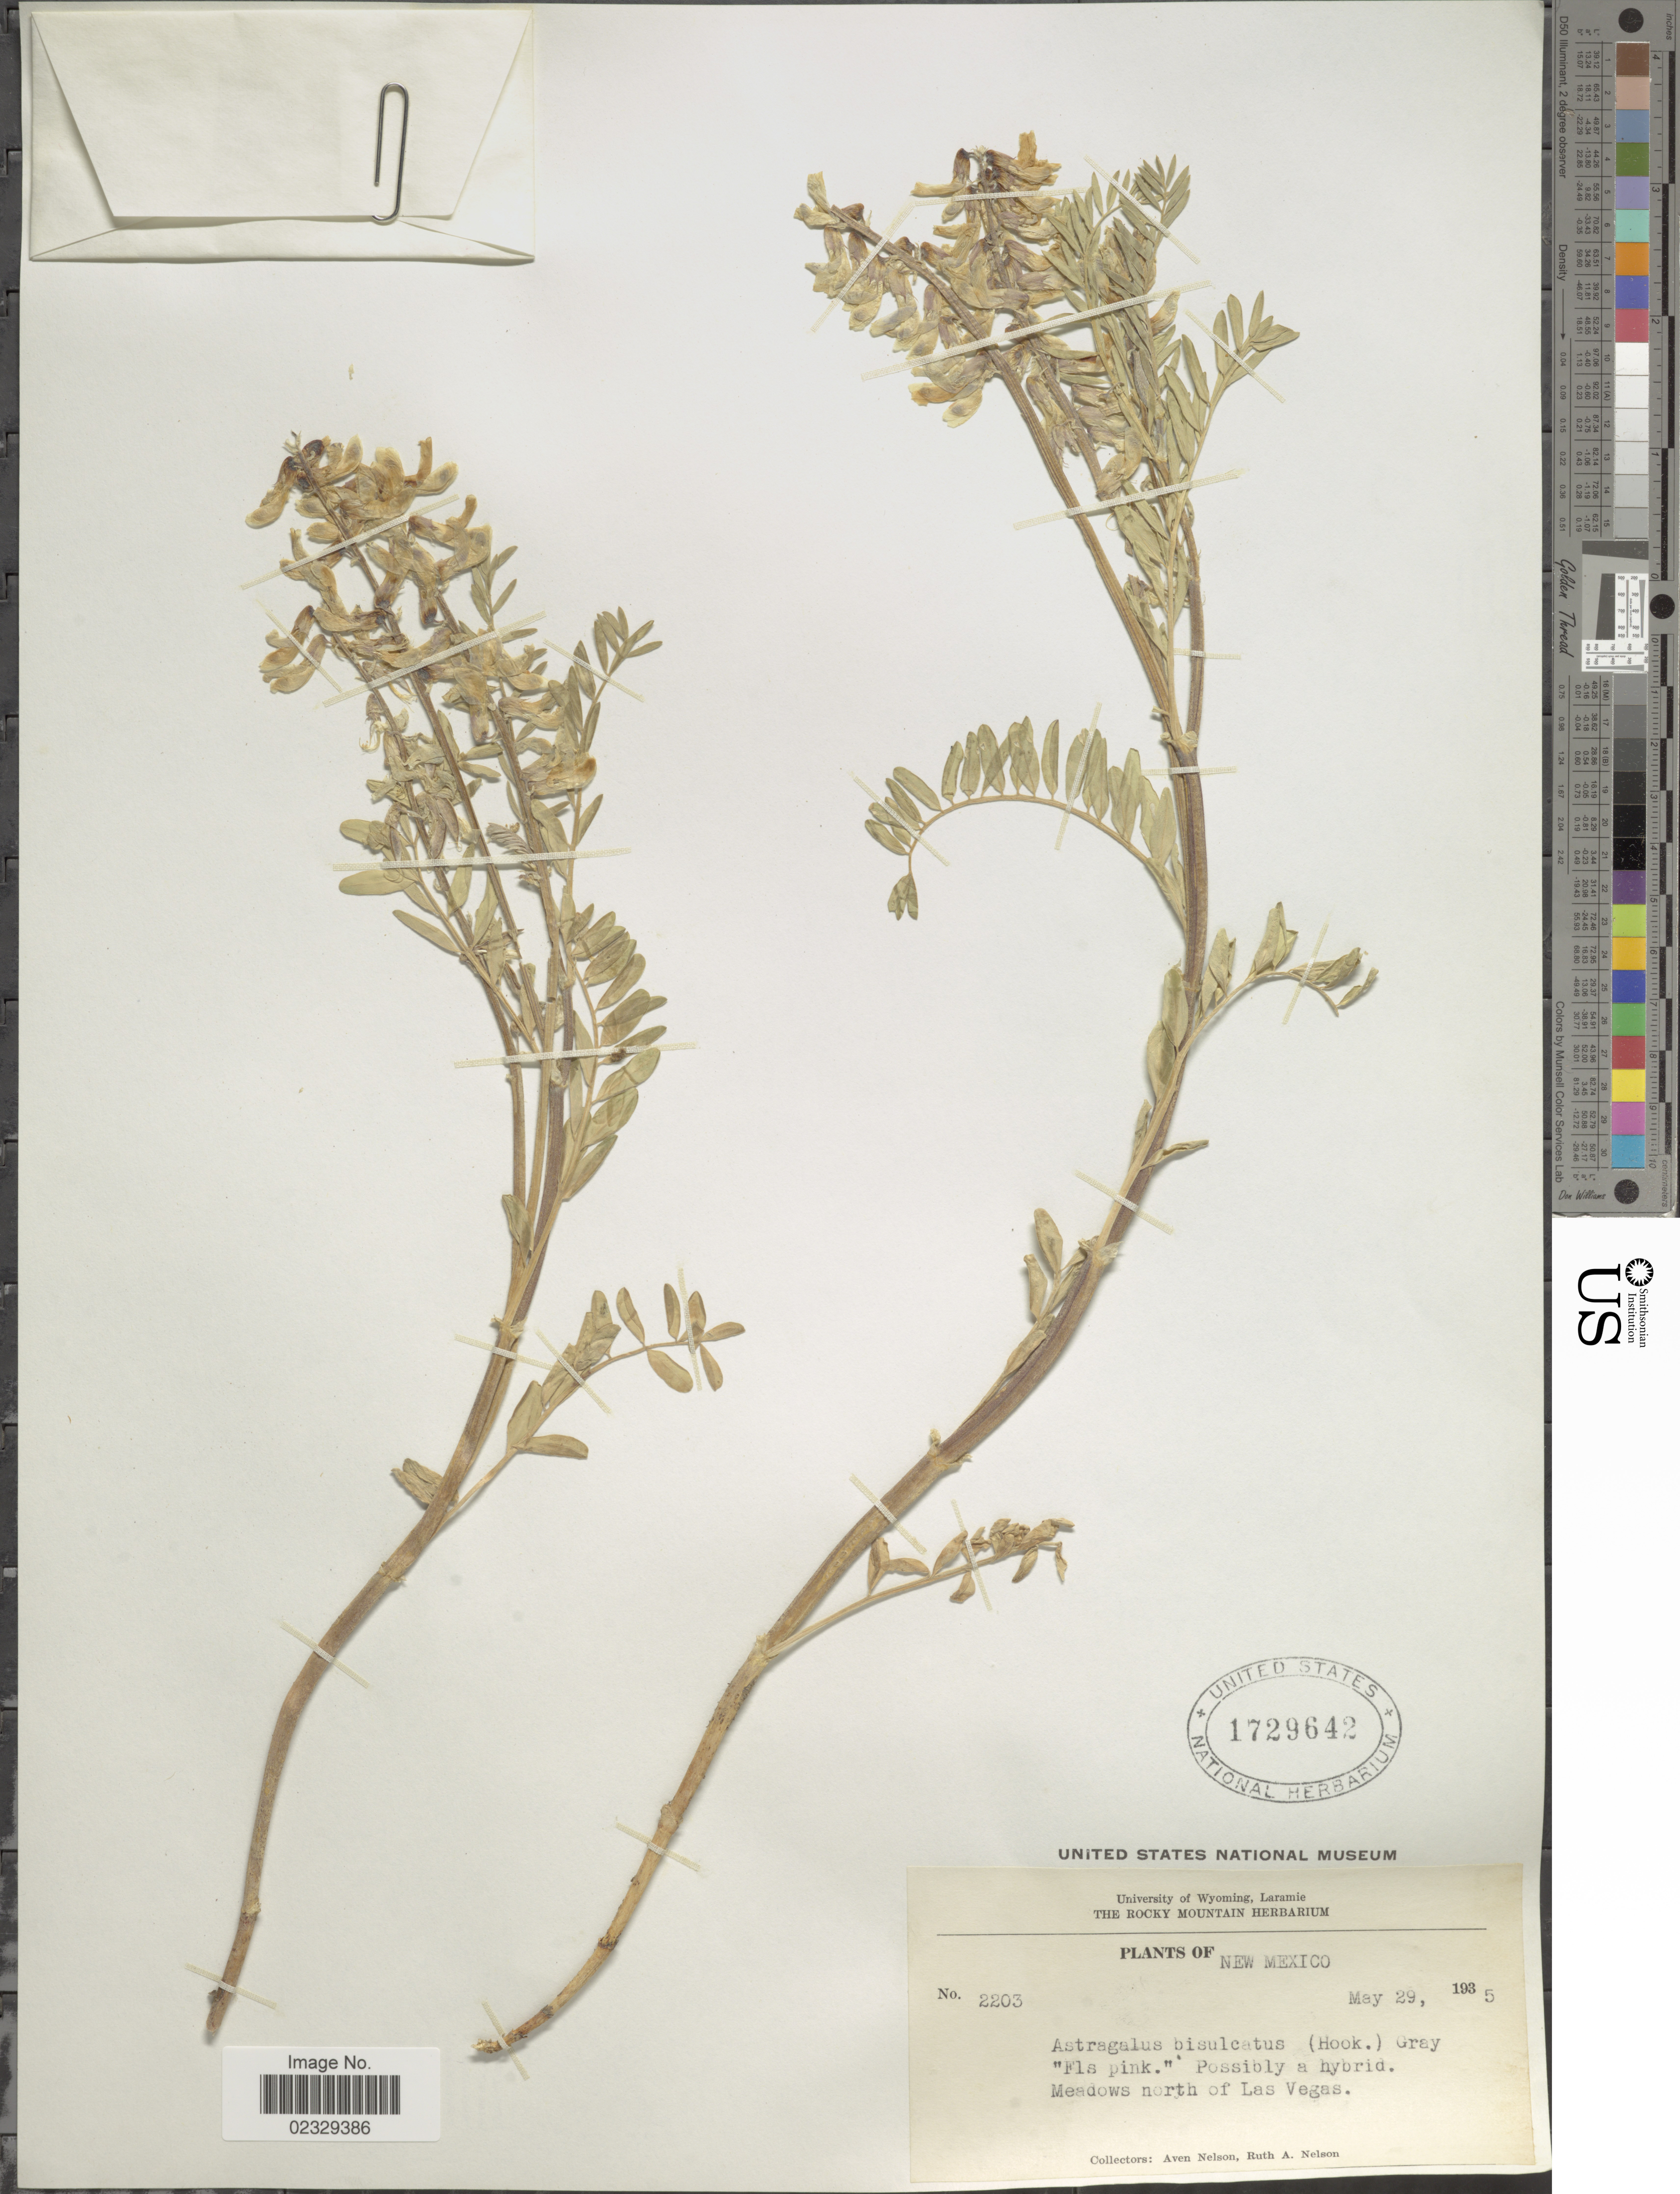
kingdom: Plantae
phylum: Tracheophyta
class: Magnoliopsida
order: Fabales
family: Fabaceae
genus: Astragalus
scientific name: Astragalus bisulcatus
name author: (Hook.) A. Gray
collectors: A. Nelson & R. A. Nelson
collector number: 2203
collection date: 1935-05-29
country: United States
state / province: New Mexico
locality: Meadows north of Las Vegas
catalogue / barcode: US 1729642